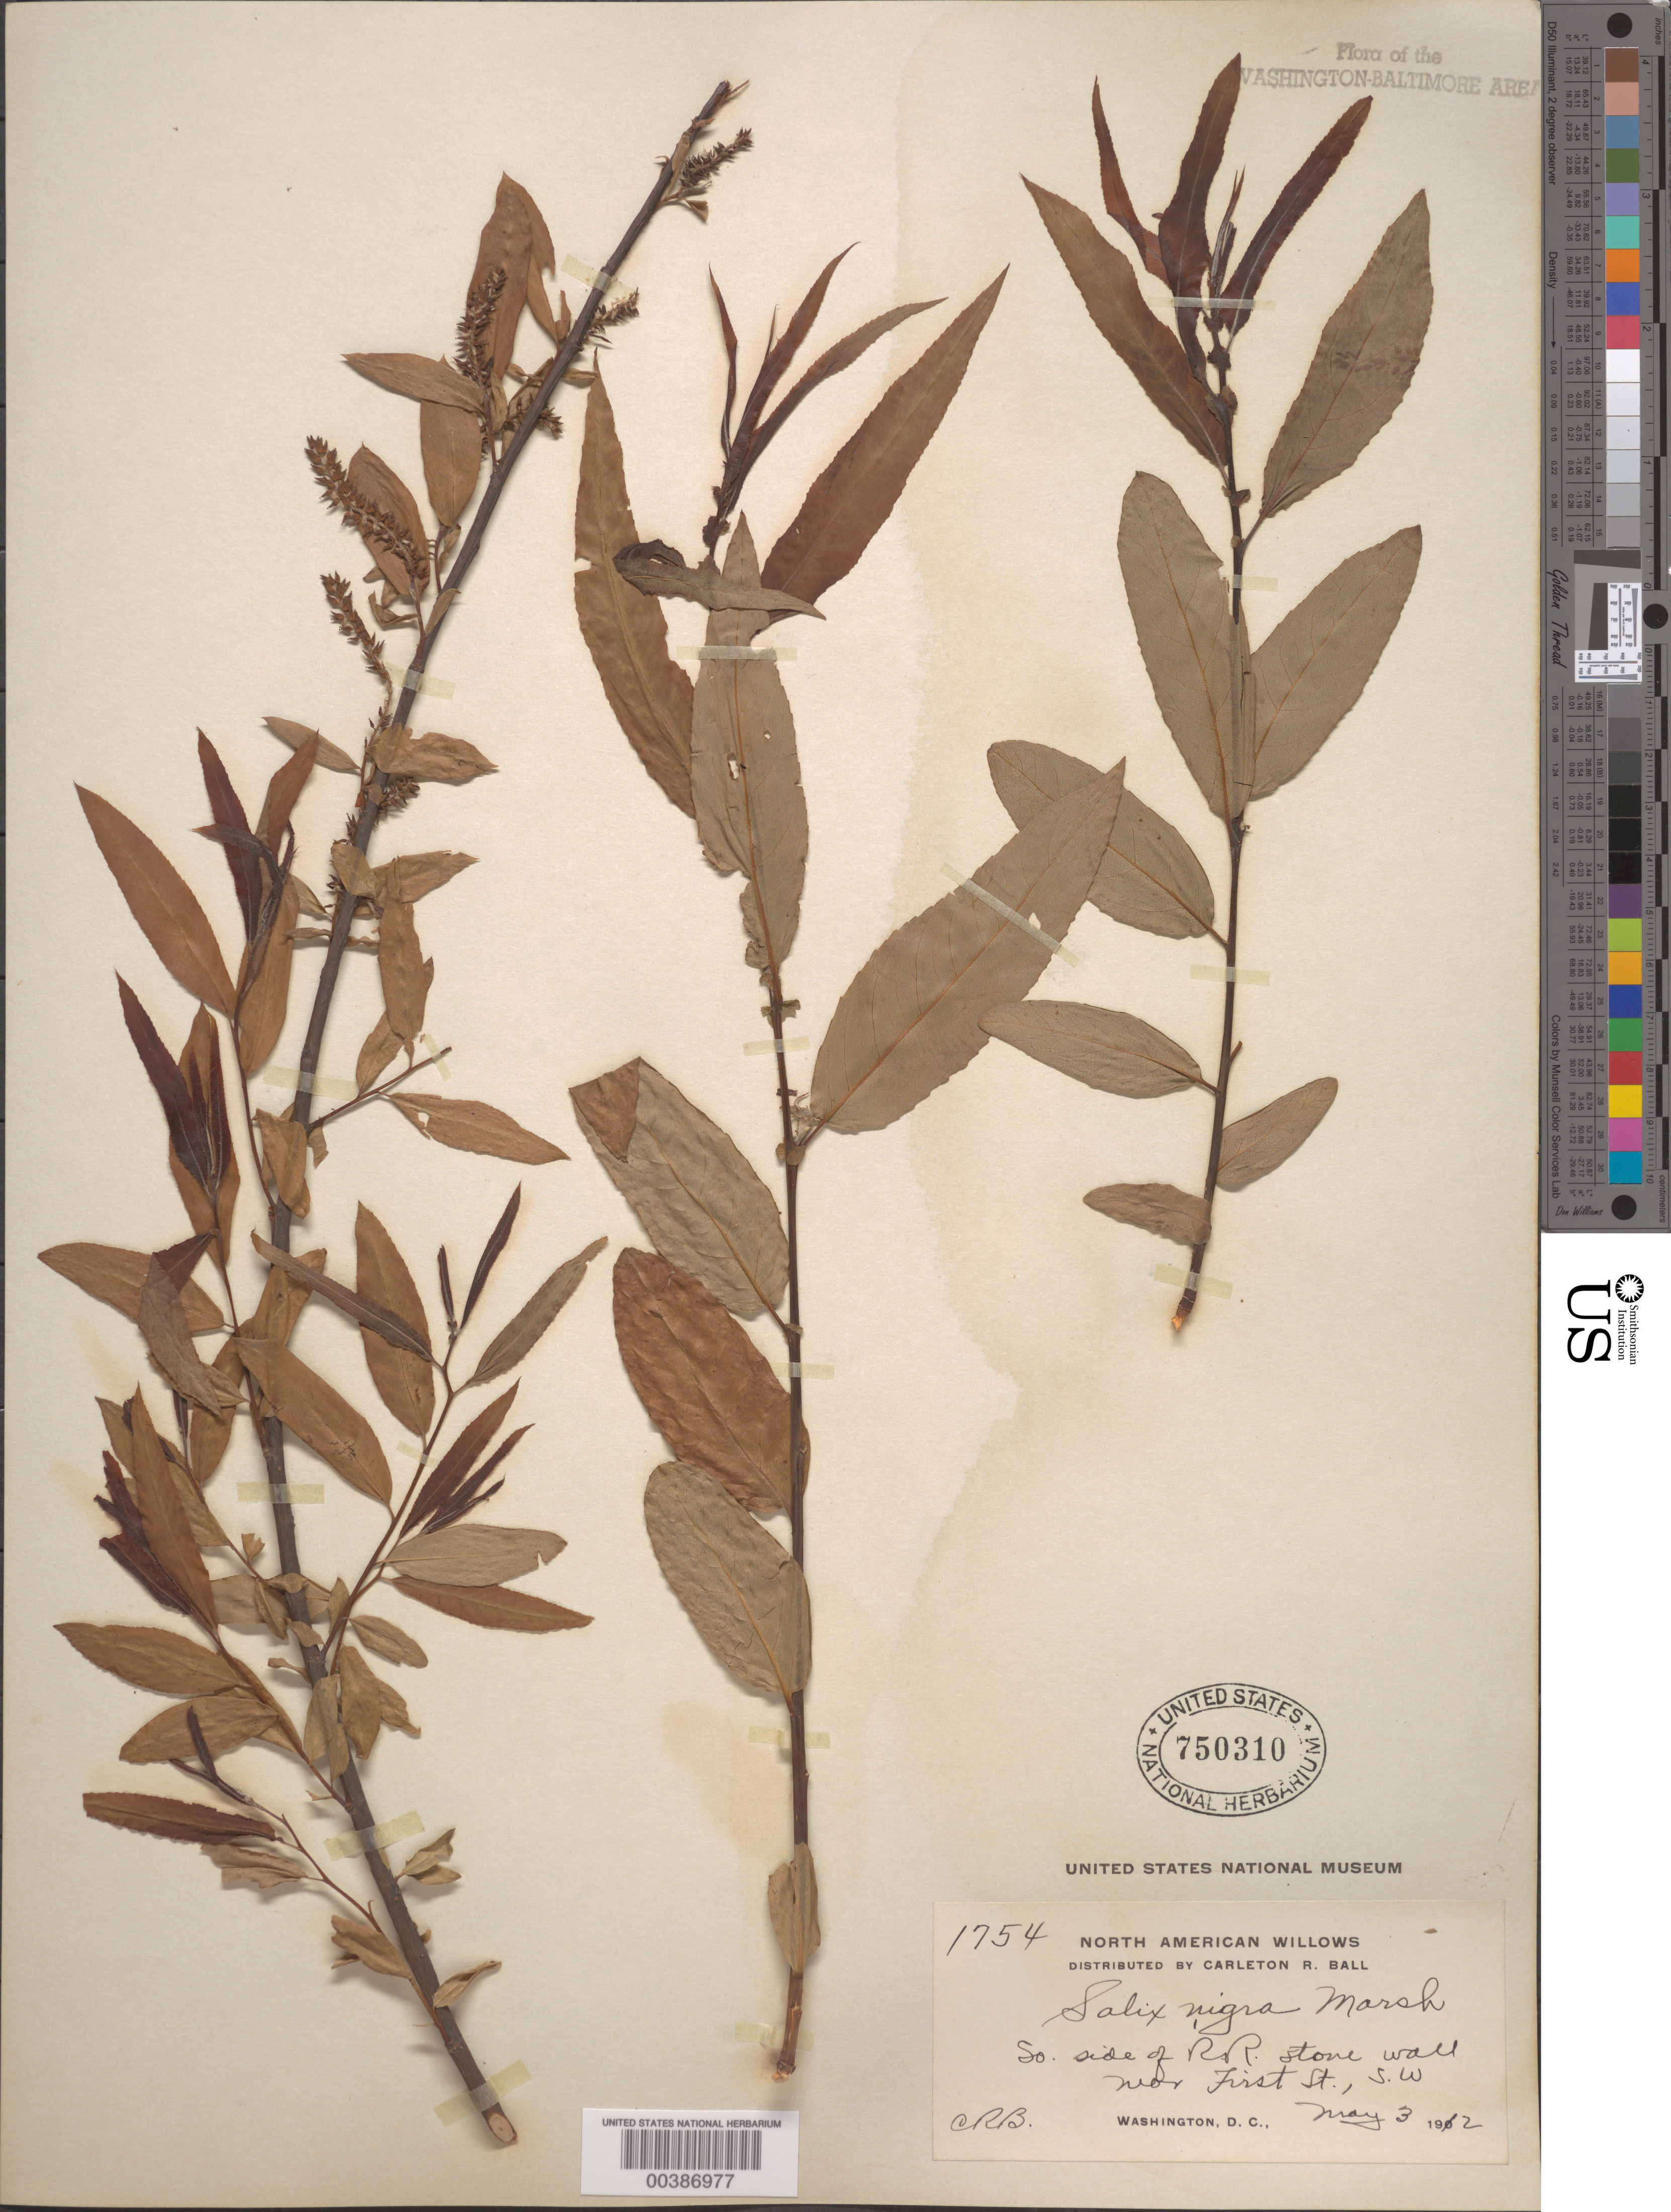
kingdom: Plantae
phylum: Tracheophyta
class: Magnoliopsida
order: Malpighiales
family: Salicaceae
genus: Salix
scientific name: Salix nigra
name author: Marshall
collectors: C. R. Ball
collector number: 1754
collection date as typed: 03 May 1902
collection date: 1902-05-03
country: United States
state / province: District of Columbia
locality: Railroad wall near First Street, SW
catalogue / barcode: US 750310